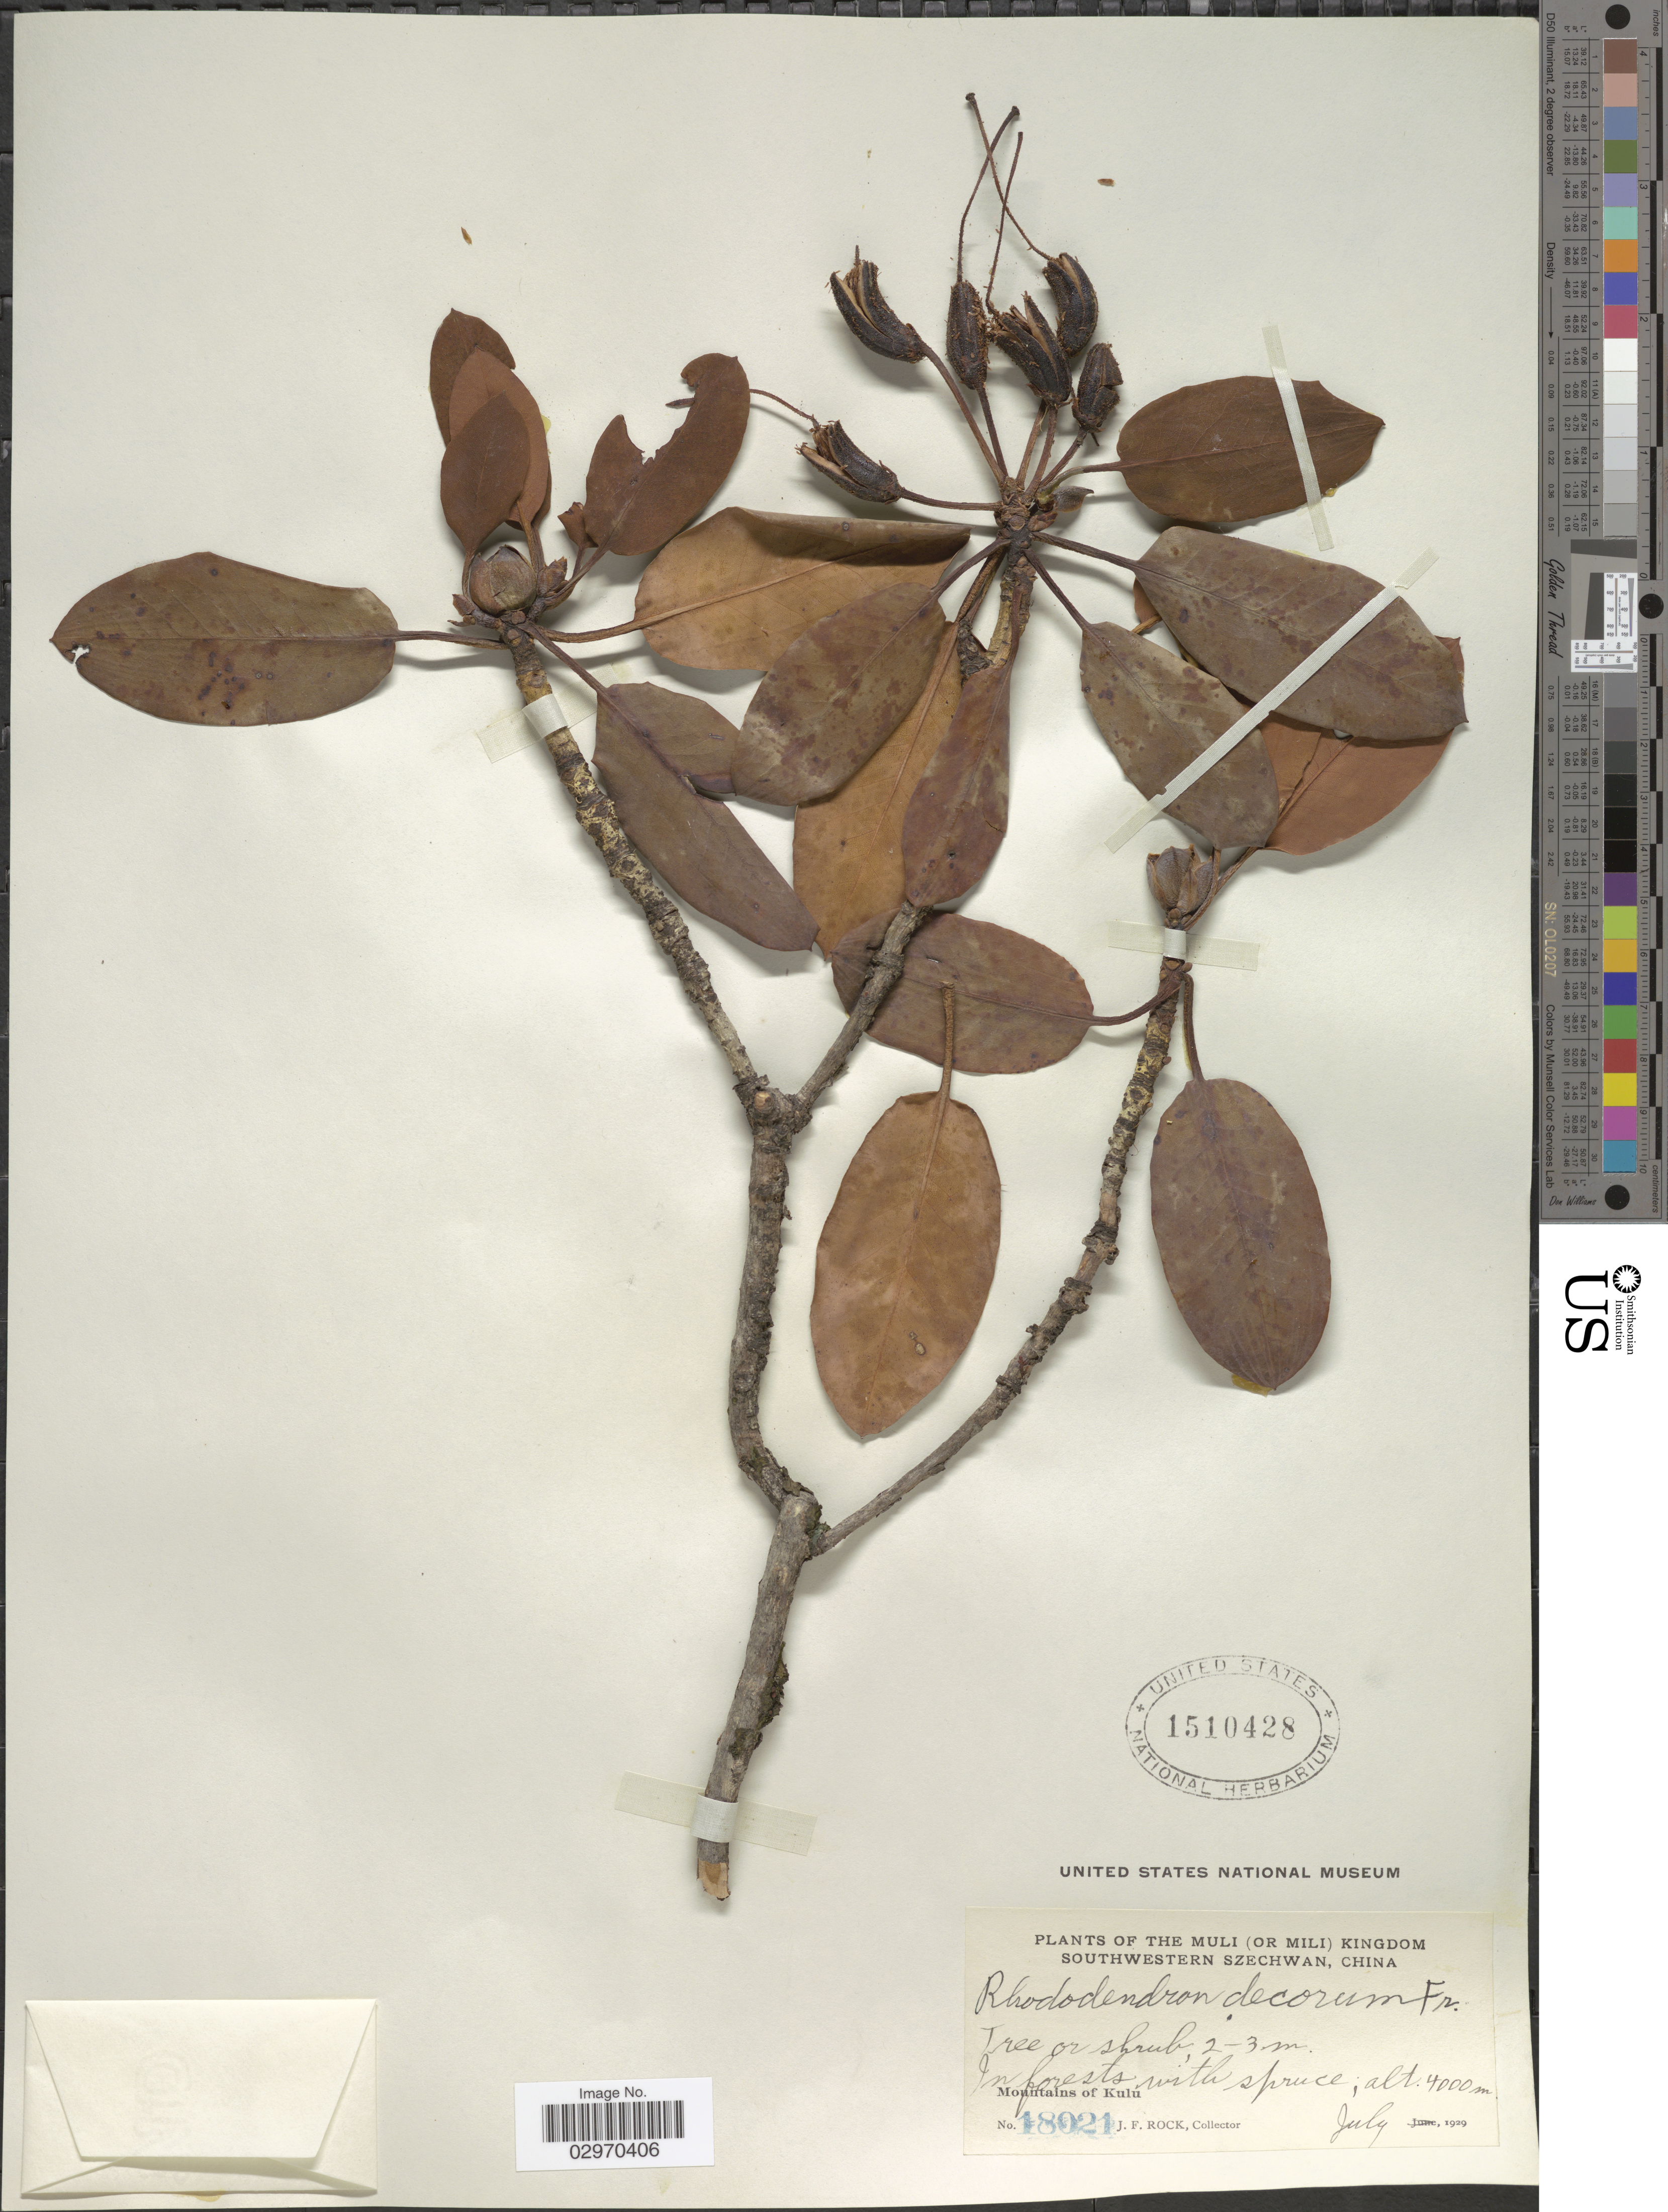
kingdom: Plantae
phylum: Tracheophyta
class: Magnoliopsida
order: Ericales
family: Ericaceae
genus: Rhododendron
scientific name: Rhododendron decorum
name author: Franch.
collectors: J. Rock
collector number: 18021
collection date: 1929-07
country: China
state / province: Sichuan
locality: The Muli (or Mili) Kingdom, Southwestern Szechwan. Mountains of Kulu.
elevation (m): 4000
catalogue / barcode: US 1510428